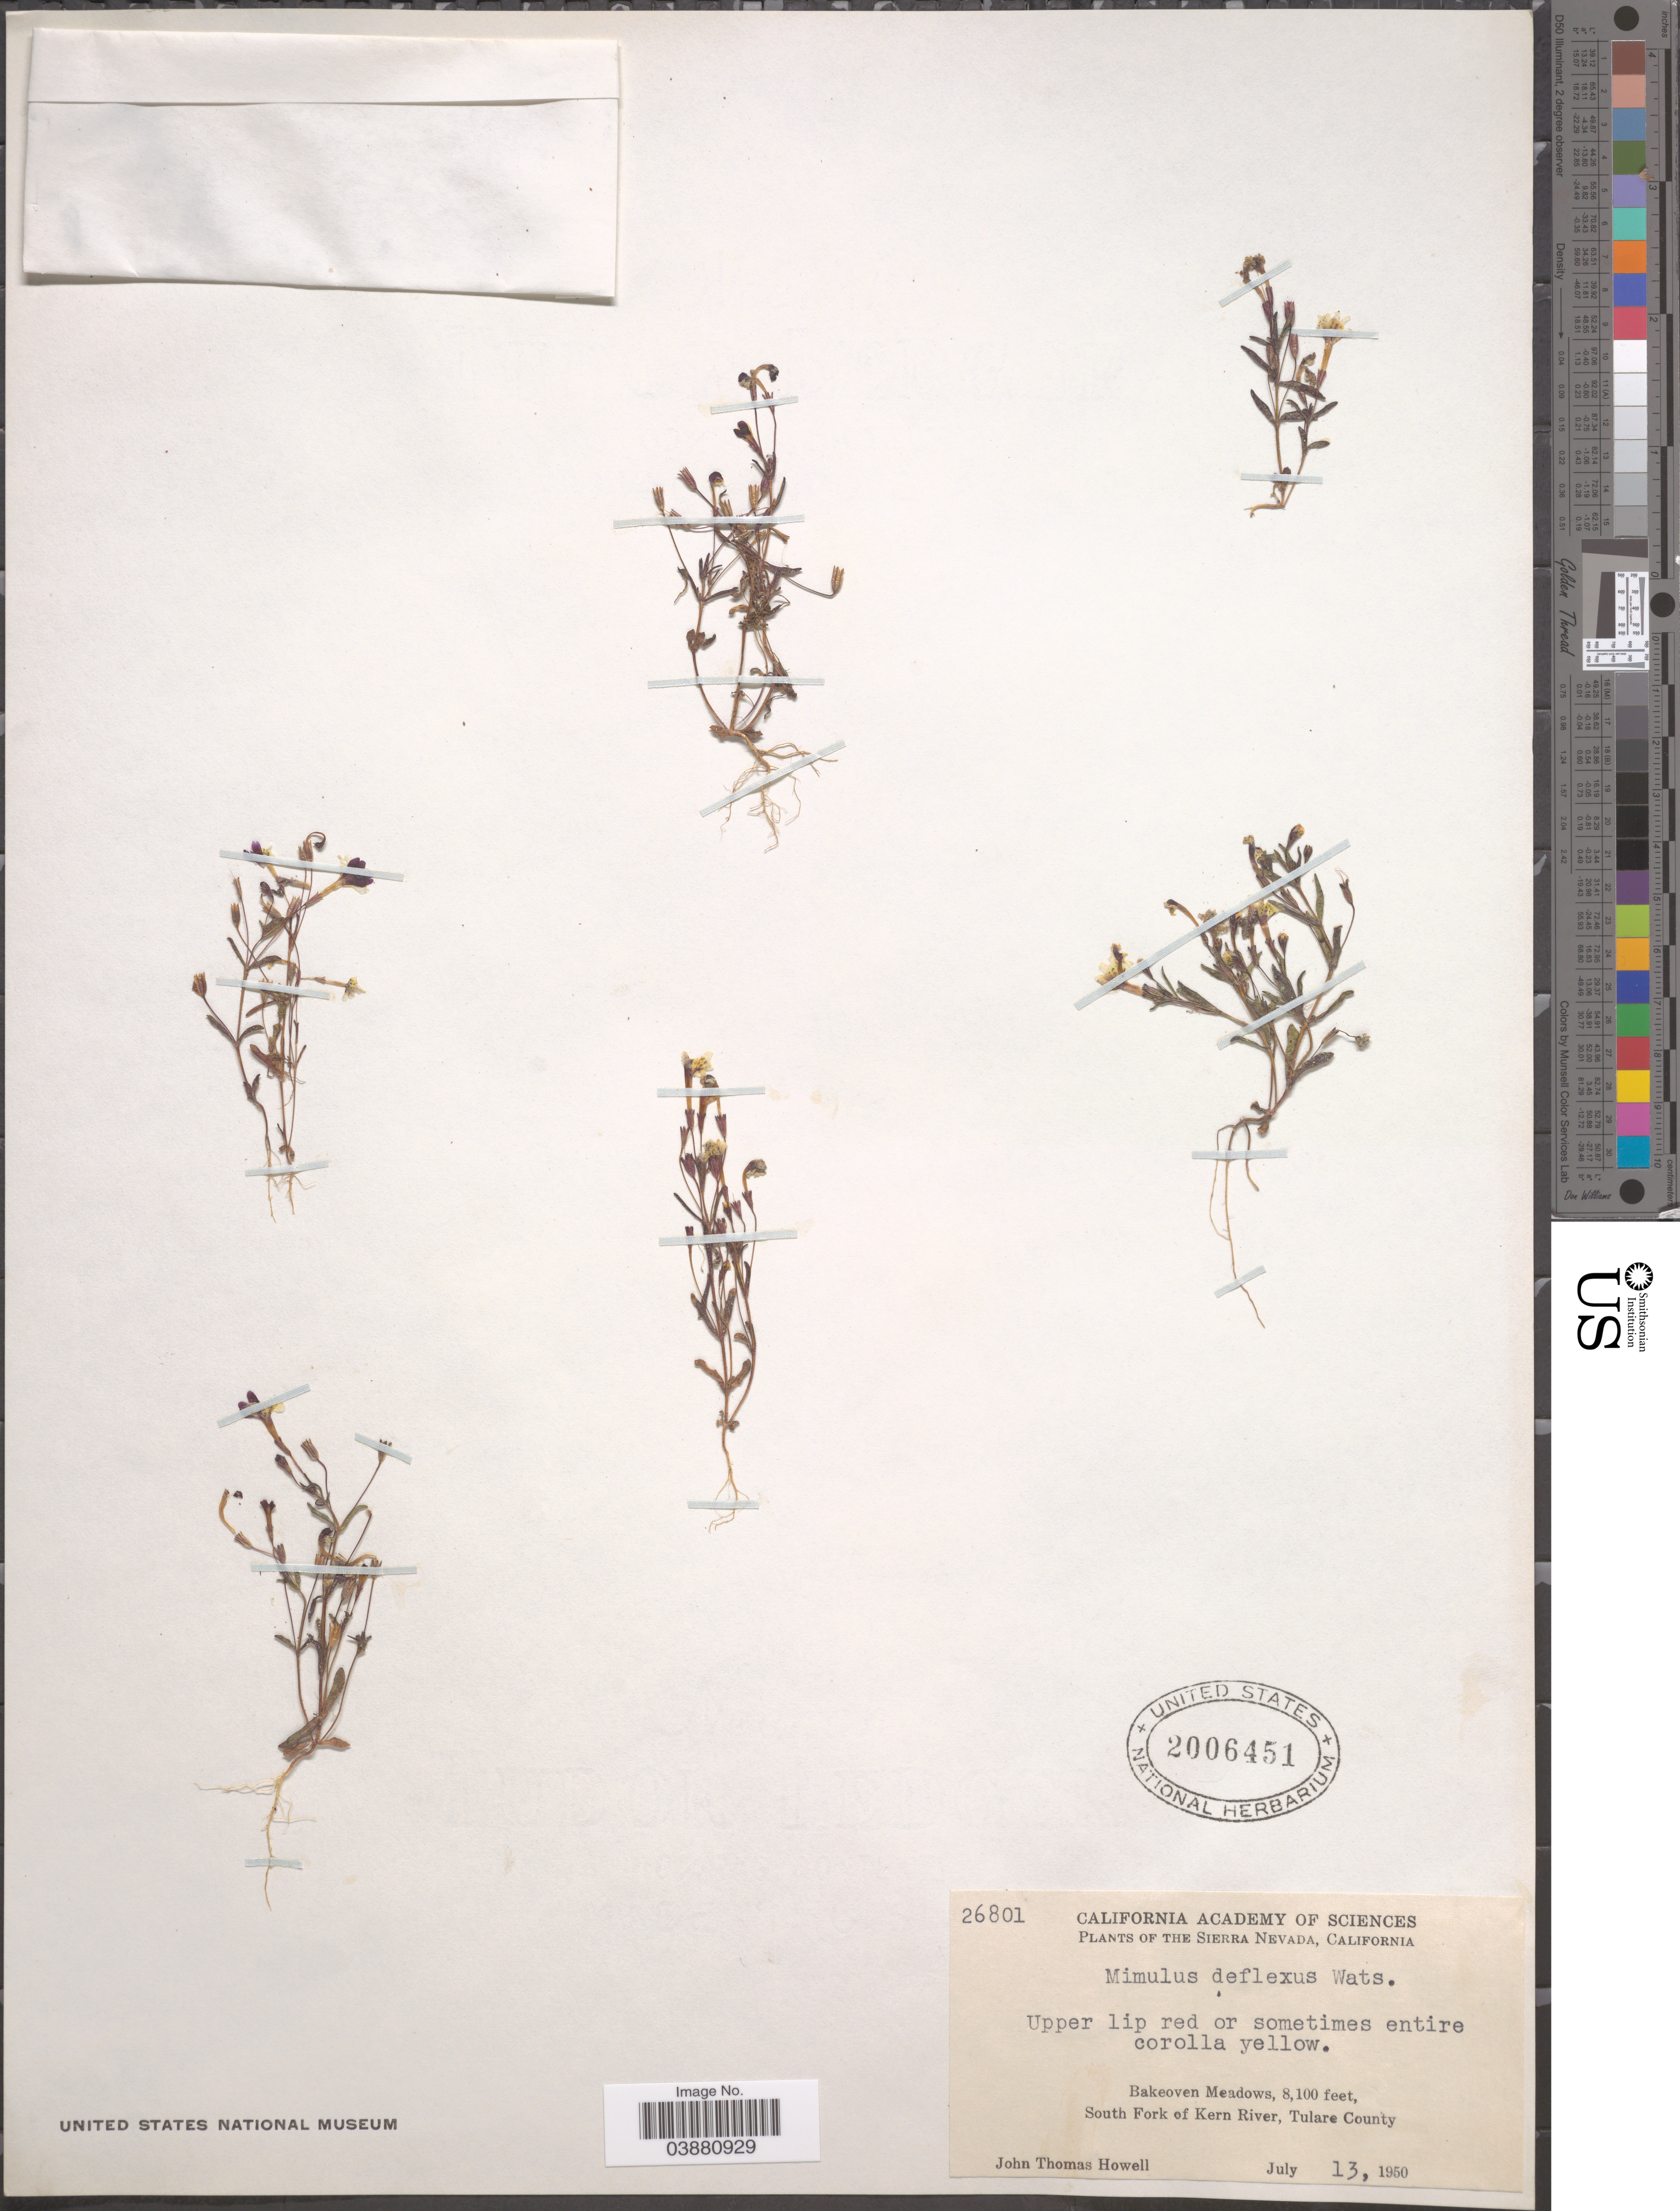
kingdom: Plantae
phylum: Tracheophyta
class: Magnoliopsida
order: Lamiales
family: Phrymaceae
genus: Mimulus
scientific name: Mimulus deflexus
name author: S. Watson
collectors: J. T. Howell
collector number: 26801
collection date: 1950-07-13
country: United States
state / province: California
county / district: Tulare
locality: The Sierra Nevada. Bakeoven Meadows, South Fork of Kern River, Tulare County.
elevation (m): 2469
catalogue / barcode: US 2006451